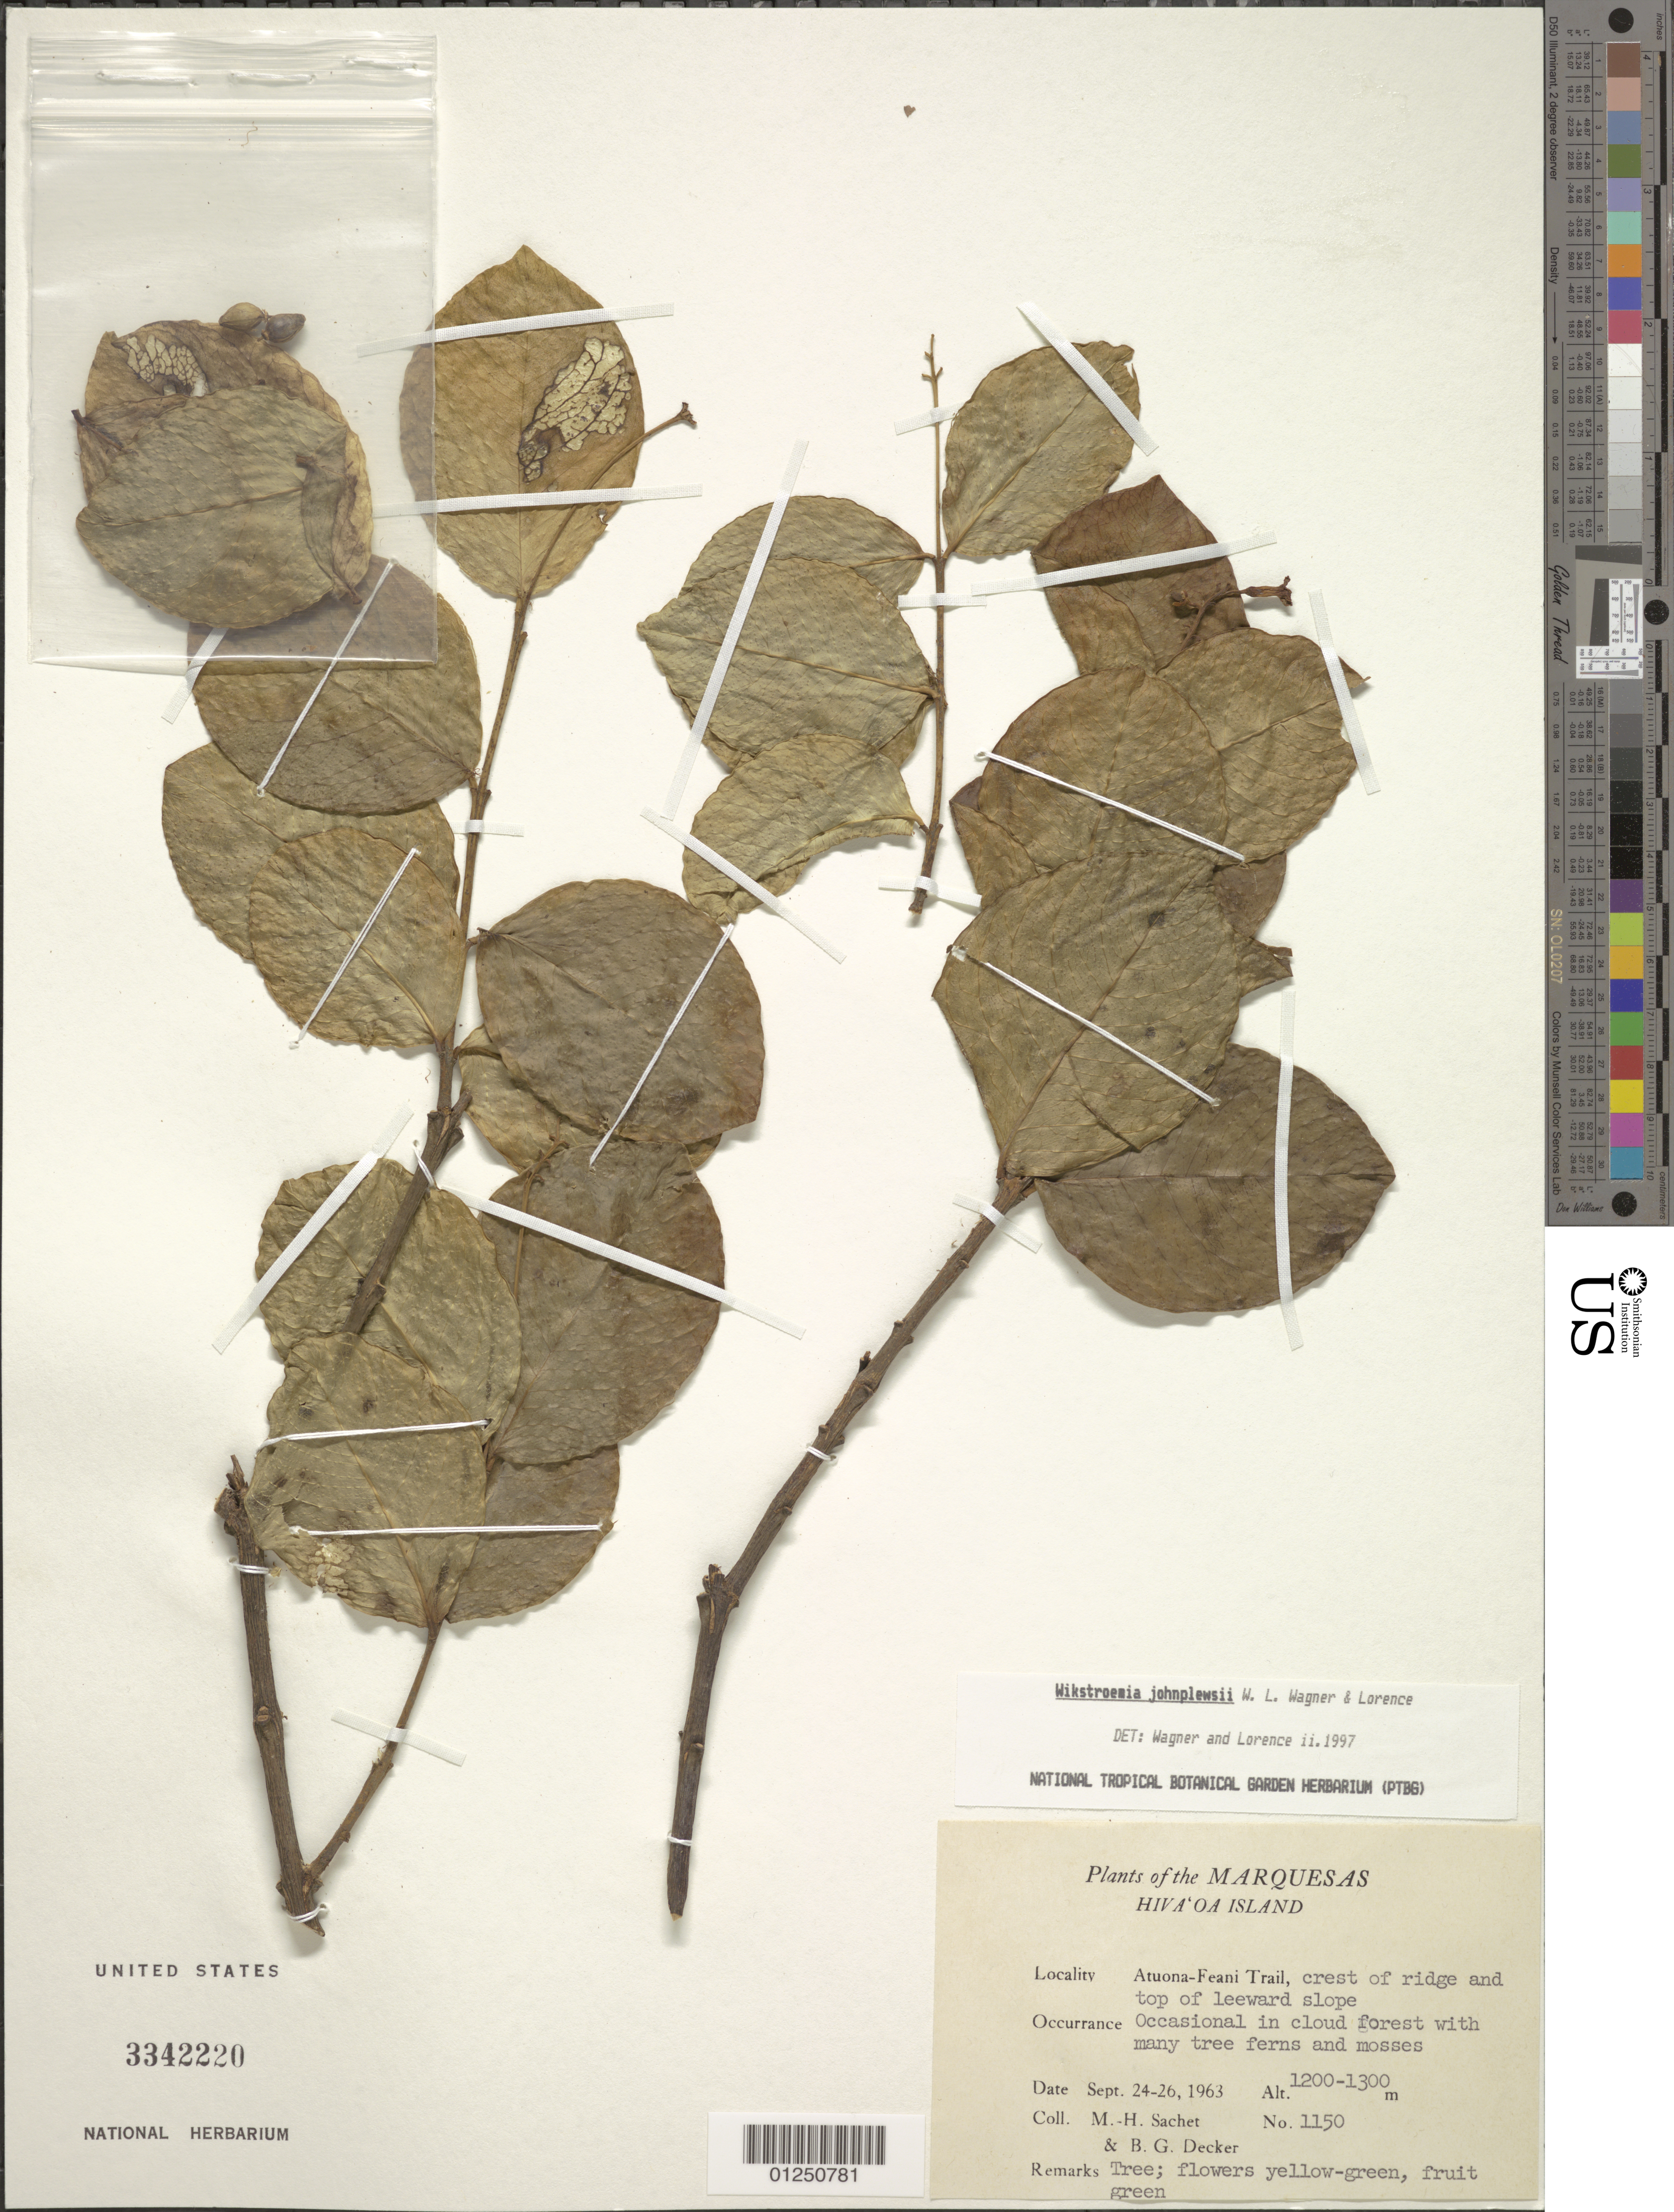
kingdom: Plantae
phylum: Tracheophyta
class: Magnoliopsida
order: Malvales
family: Thymelaeaceae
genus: Wikstroemia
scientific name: Wikstroemia johnplewsii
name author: W.L. Wagner & Lorence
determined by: Wagner, W. L.; Lorence, David H.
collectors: M.-H. Sachet & B. G. Decker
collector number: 1150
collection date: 1963-09-24/1963-09-26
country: French Polynesia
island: Hiva Oa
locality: Atuona-Feani Trail, crest of ridge and top of leeward slope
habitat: Occasional in cloud forest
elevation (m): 366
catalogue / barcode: US 3342220